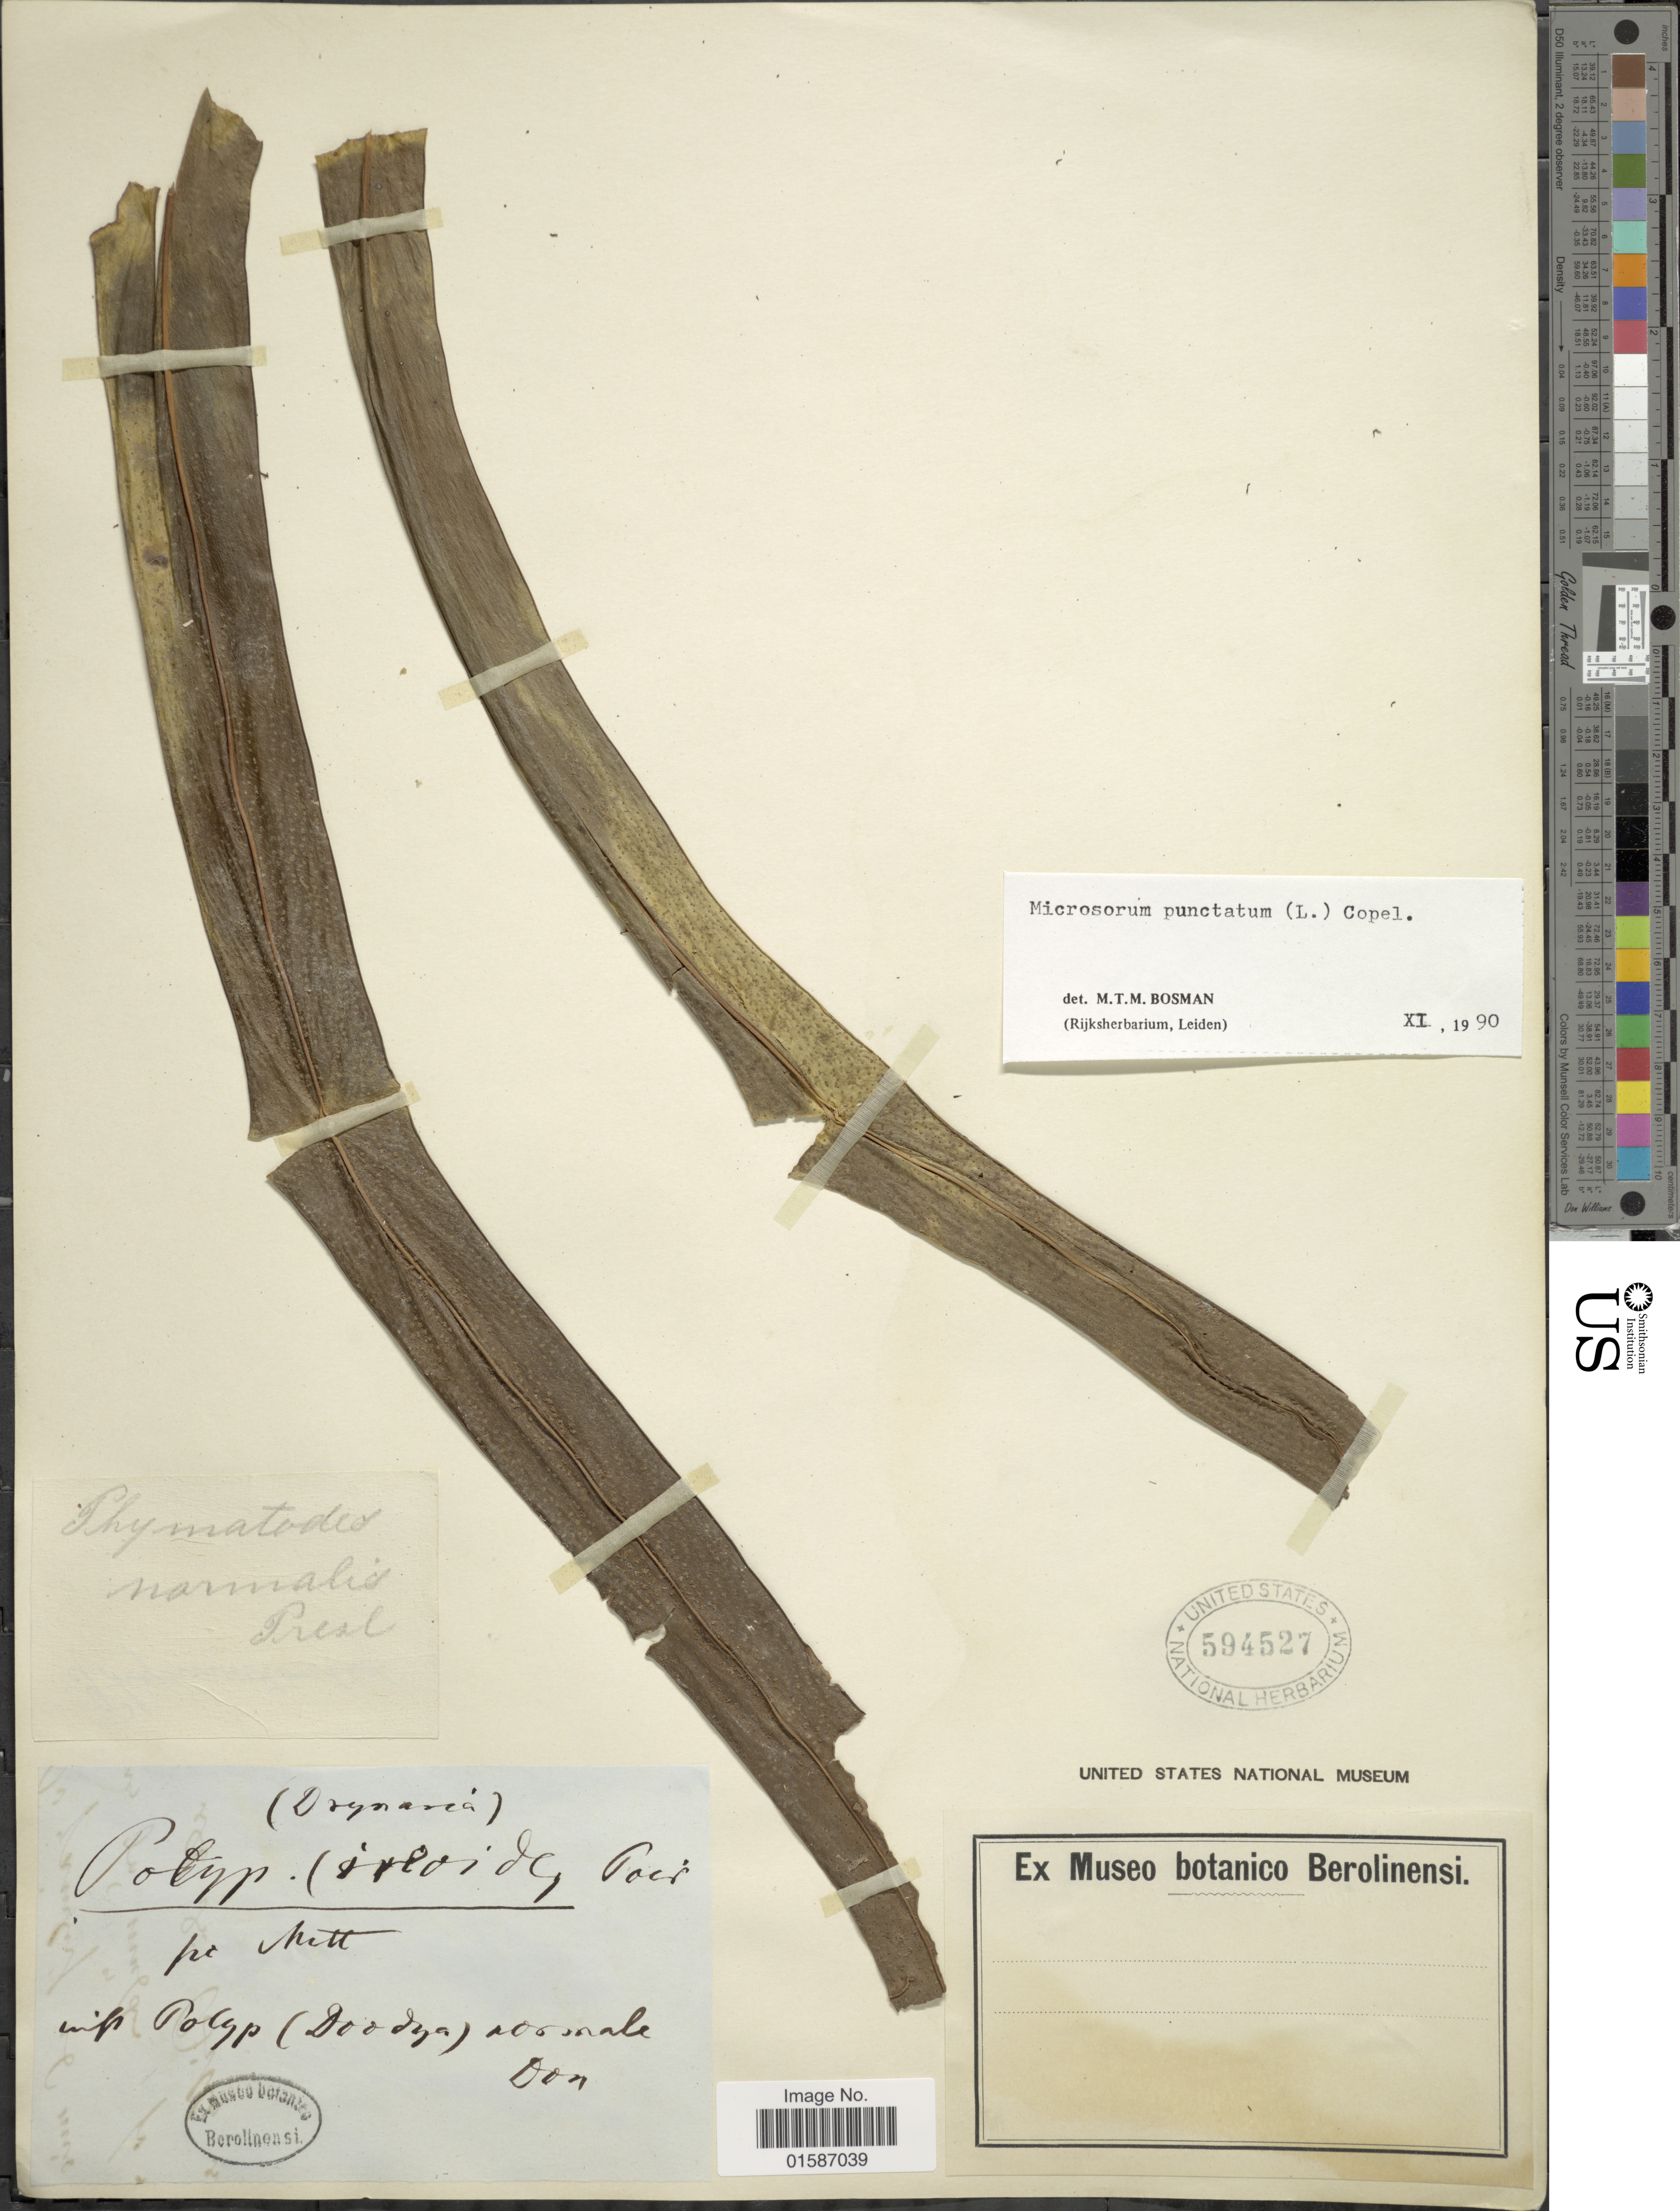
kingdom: Plantae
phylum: Tracheophyta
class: Polypodiopsida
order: Polypodiales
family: Polypodiaceae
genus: Microsorum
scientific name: Microsorum punctatum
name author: (L.) Copel.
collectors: ex Museo Botanico Berolinensi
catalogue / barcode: US 594527